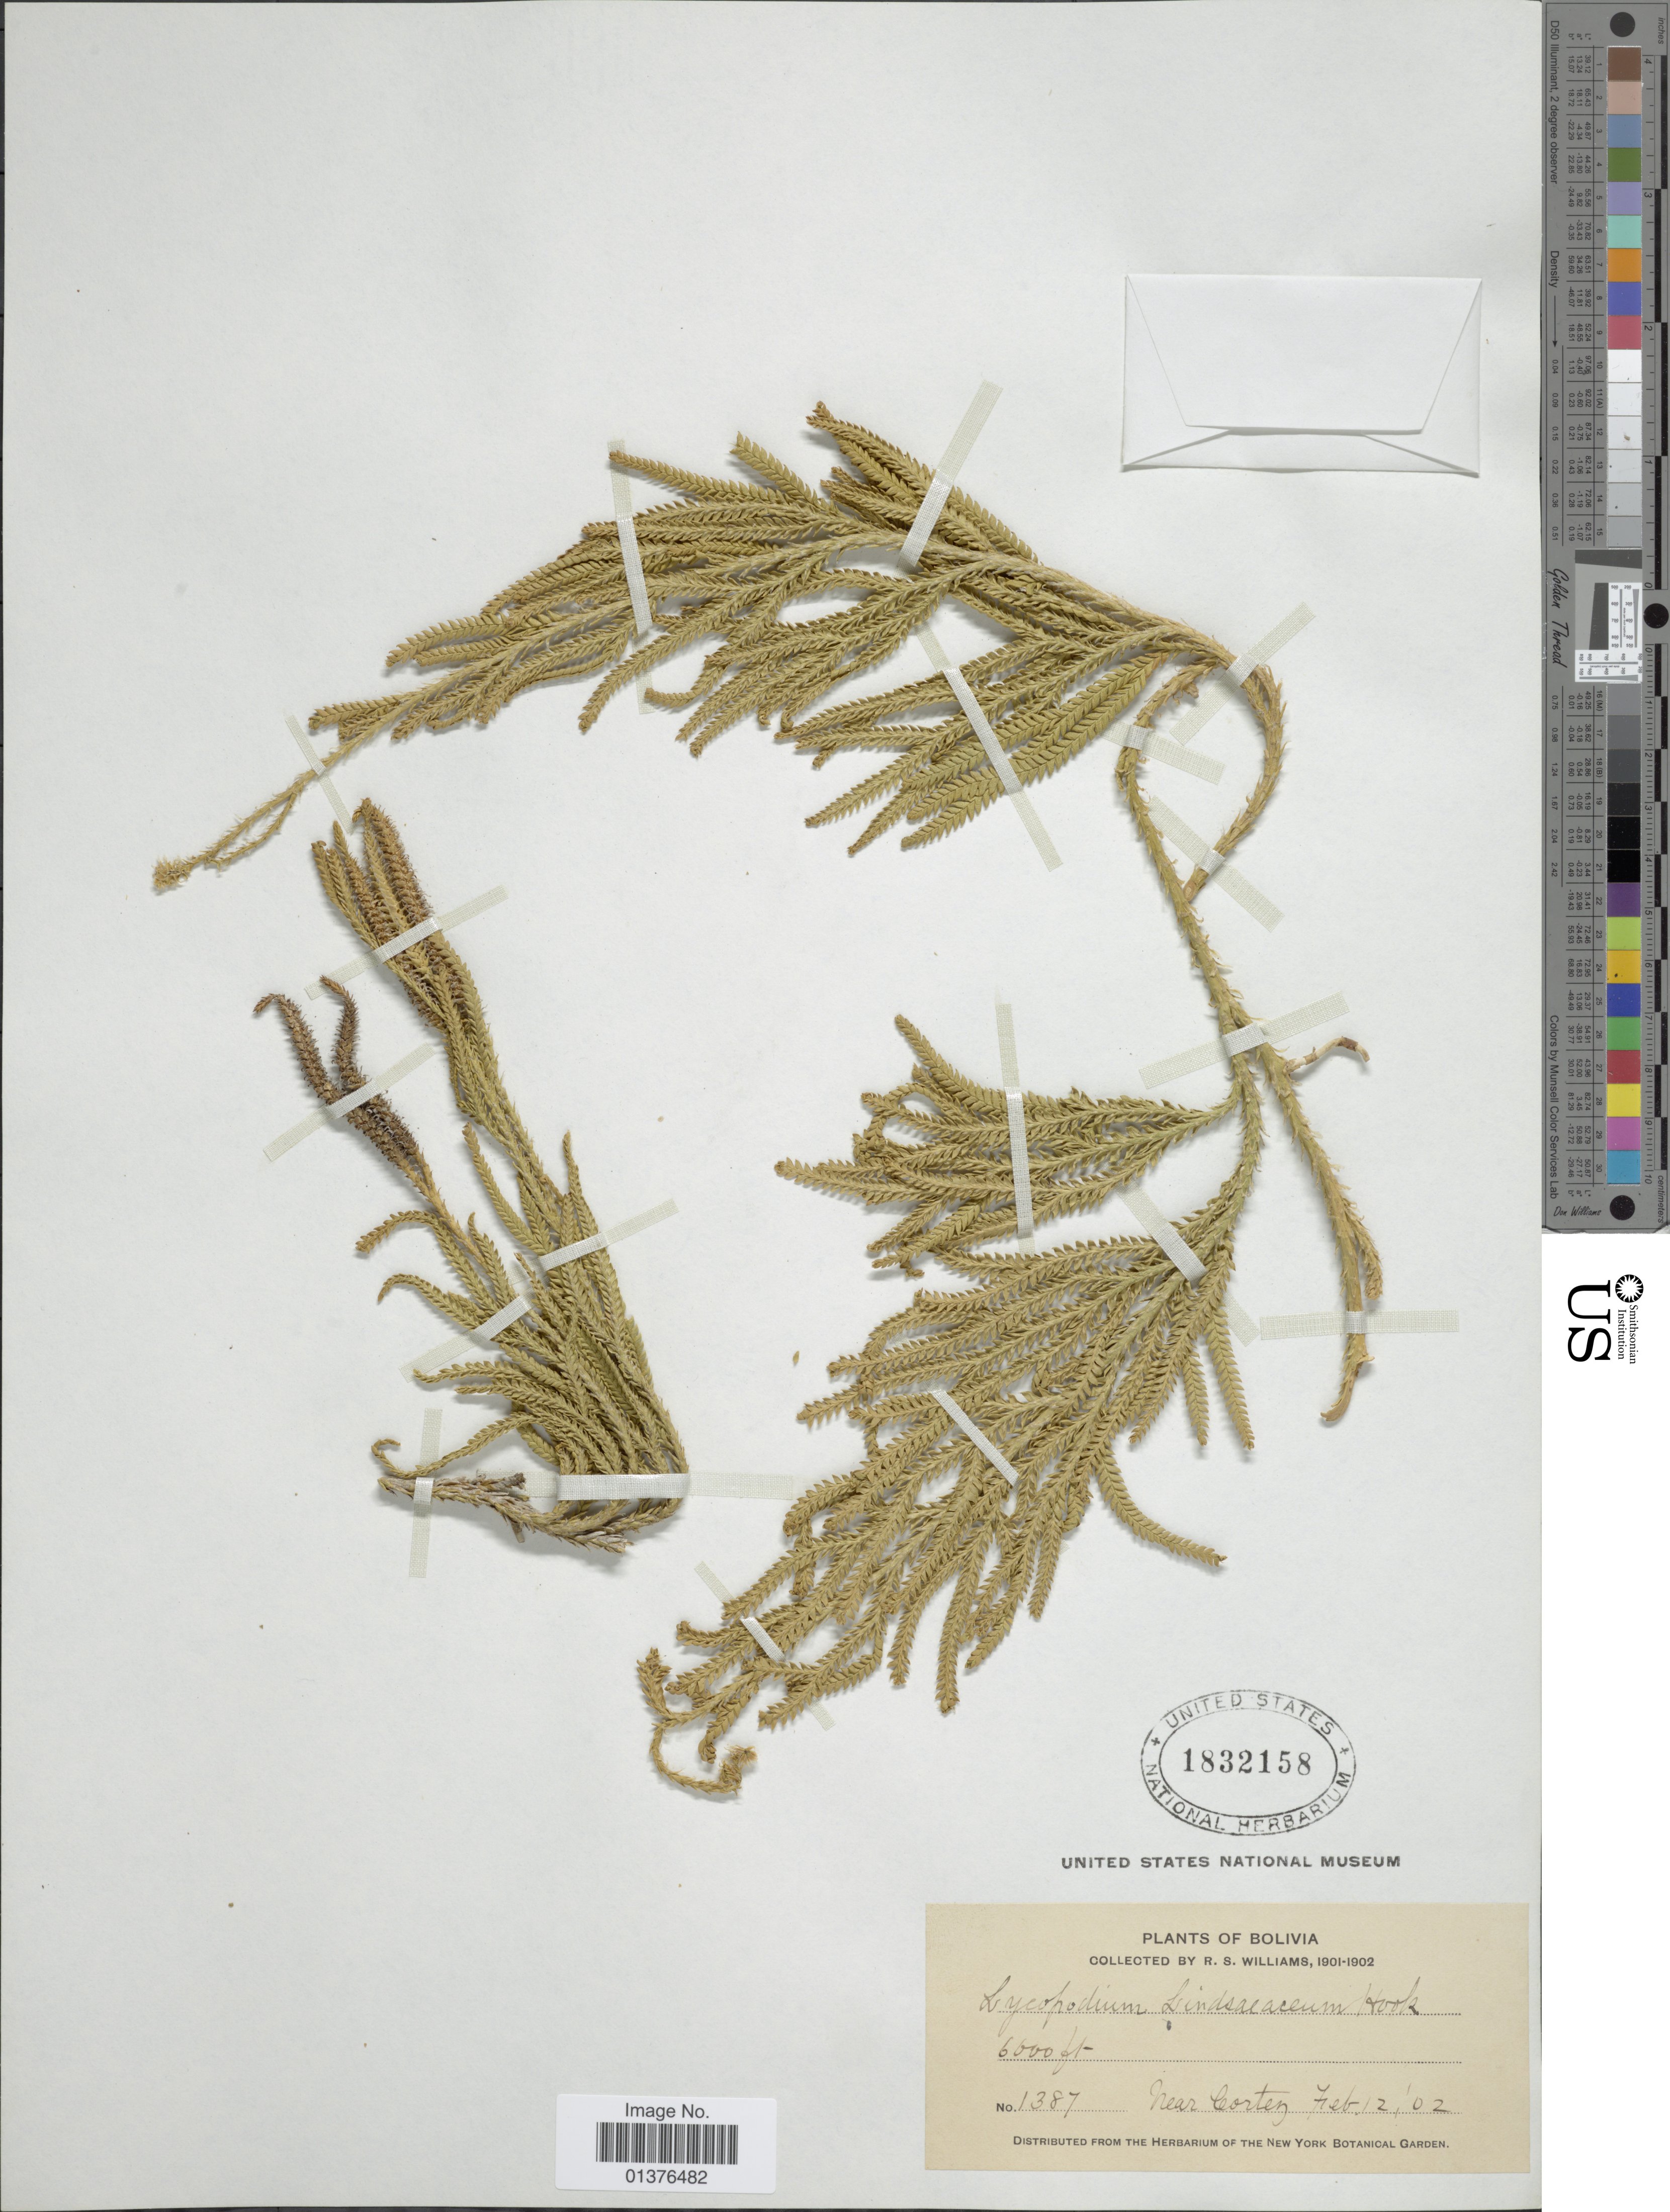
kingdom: Plantae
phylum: Tracheophyta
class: Lycopodiopsida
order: Lycopodiales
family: Lycopodiaceae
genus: Diphasium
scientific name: Diphasium jussiaei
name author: (Desv.) C. Presl ex Rothm.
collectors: R. S. Williams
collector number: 1387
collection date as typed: Feb. 12, '02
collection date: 1902-02-12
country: Bolivia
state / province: La Paz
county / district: Franz Tamayo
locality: Near Cortez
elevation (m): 1829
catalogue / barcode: US 1832158